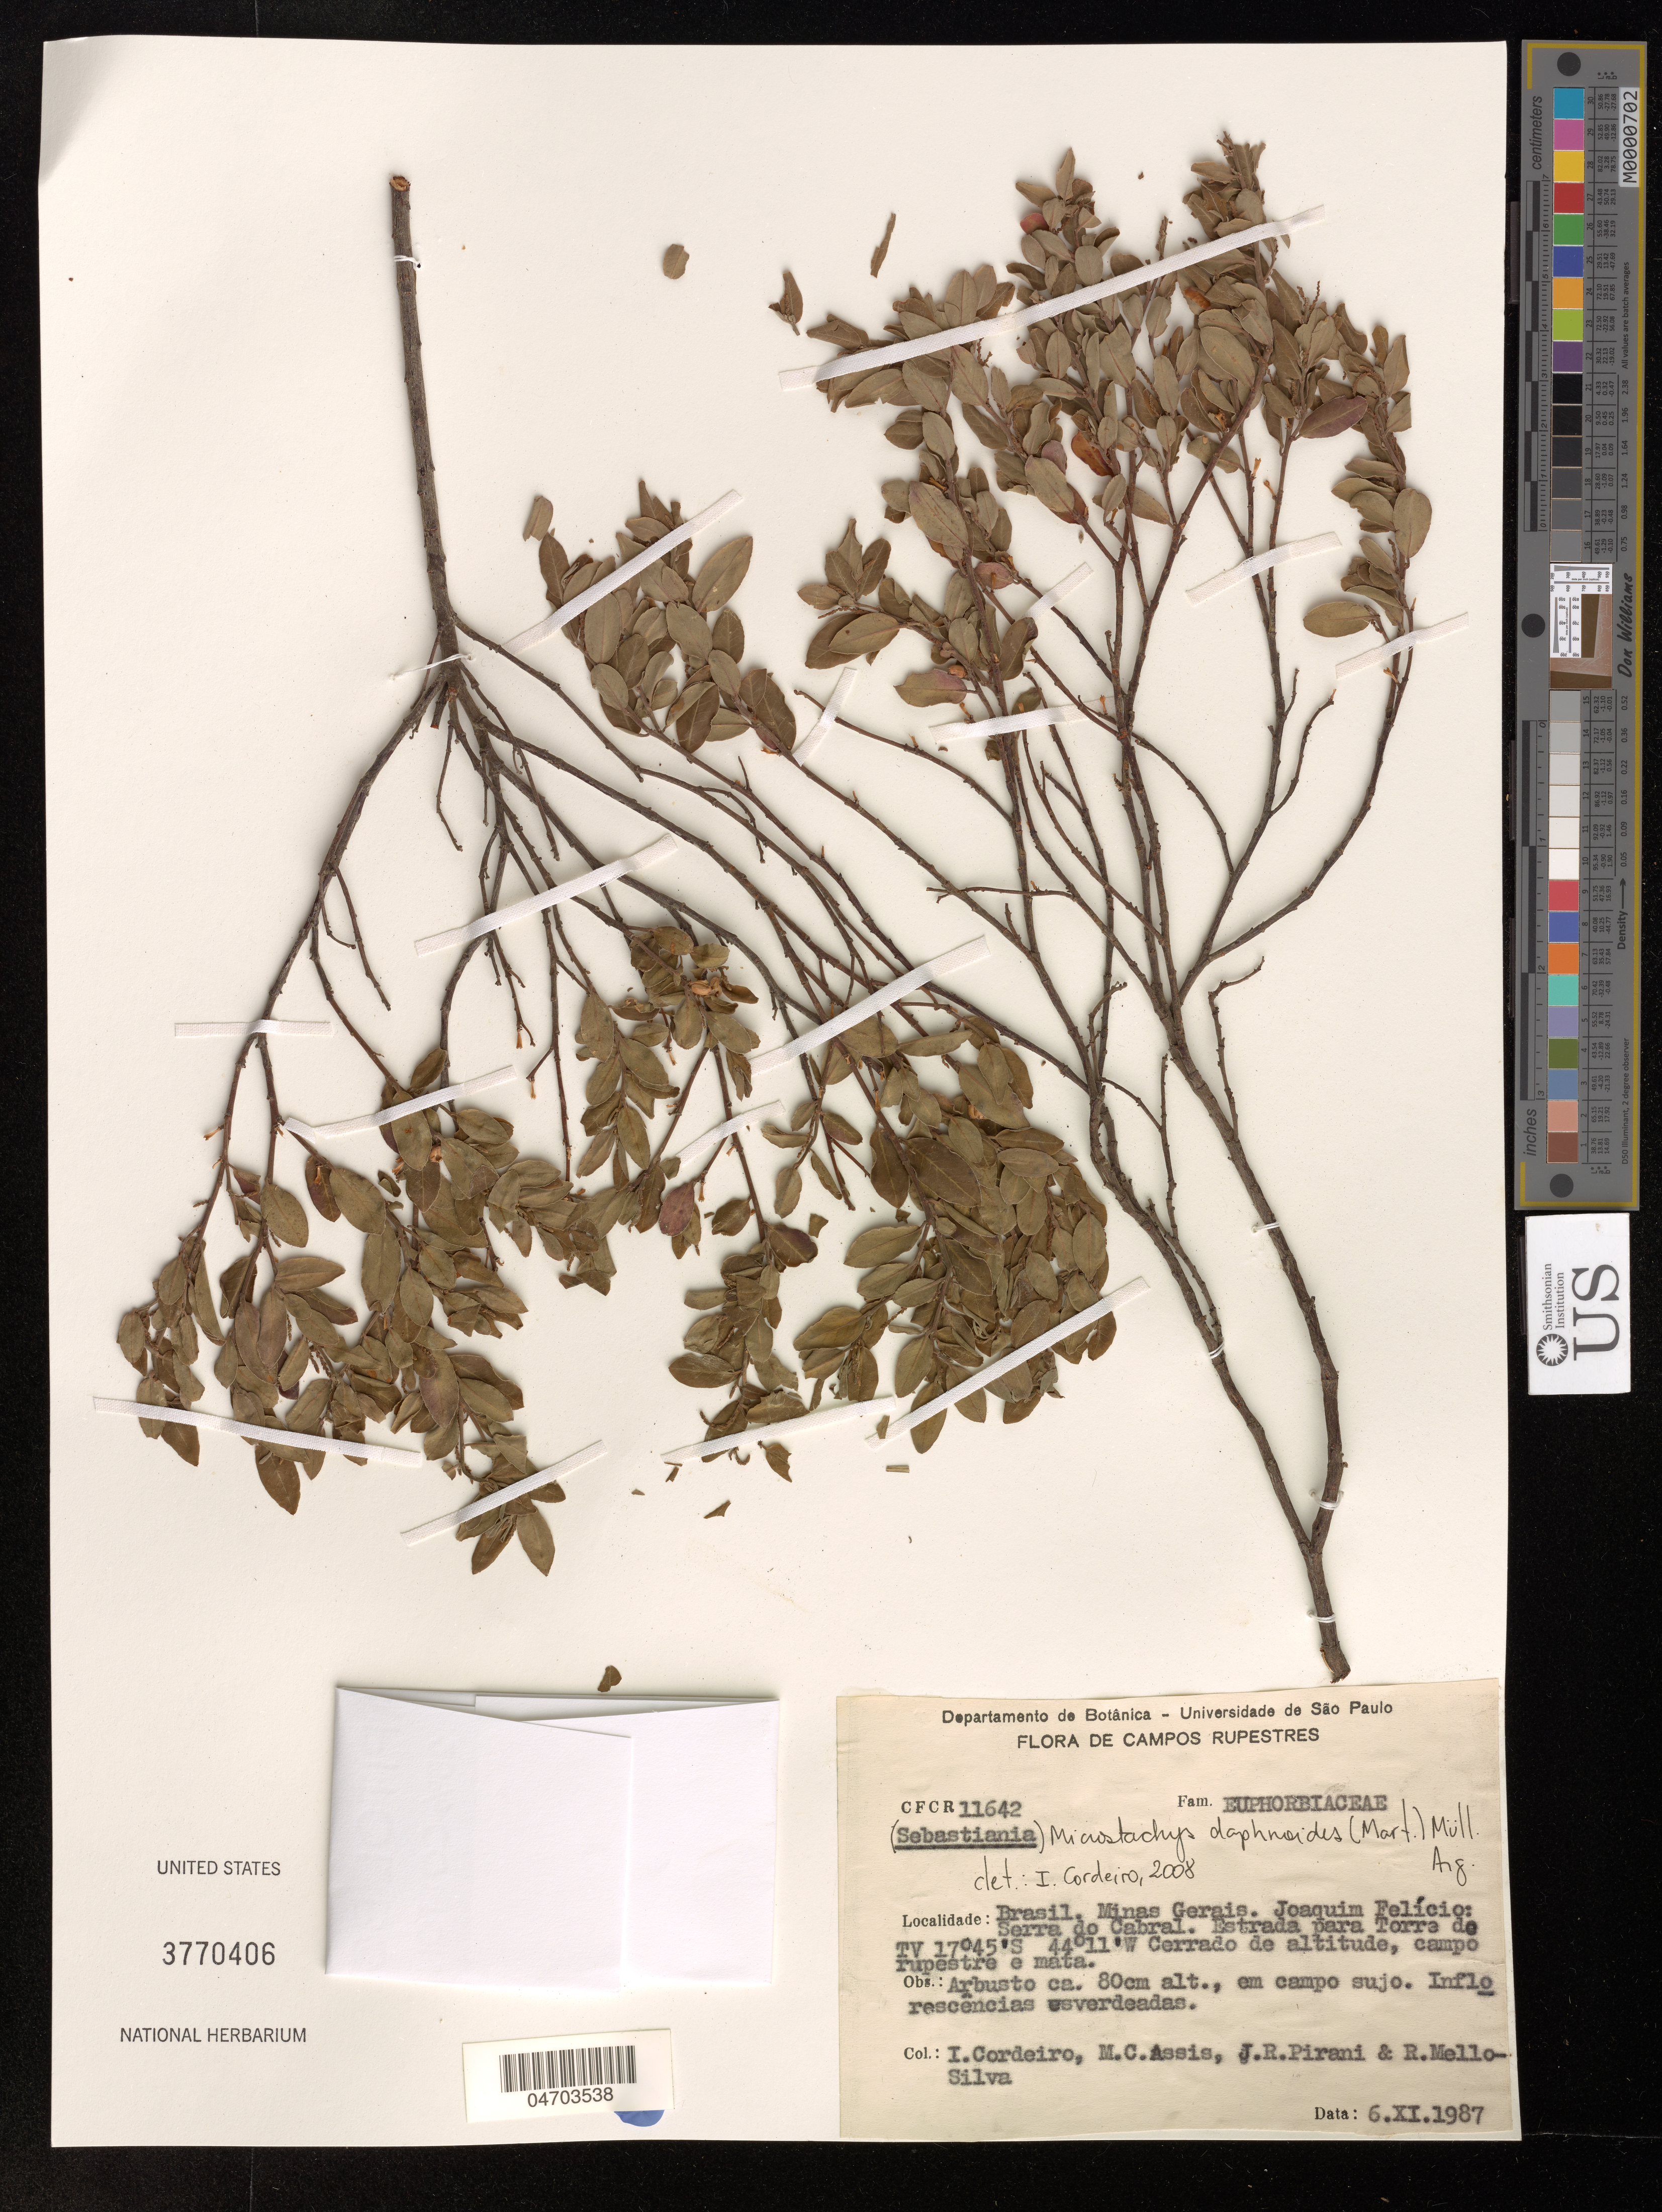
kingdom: Plantae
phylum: Tracheophyta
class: Magnoliopsida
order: Malpighiales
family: Euphorbiaceae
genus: Microstachys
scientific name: Microstachys daphnoides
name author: (Mart.) F. Dietr.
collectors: I. Cordeiro, M. Assis & J. Pirani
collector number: CFCR11642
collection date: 1987-11-06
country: Brazil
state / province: Minas Gerais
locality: Campos Rupestres, Joaquim Felicio: Serra do Cabral. Estrada para Torre de TV.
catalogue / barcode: US 3770406